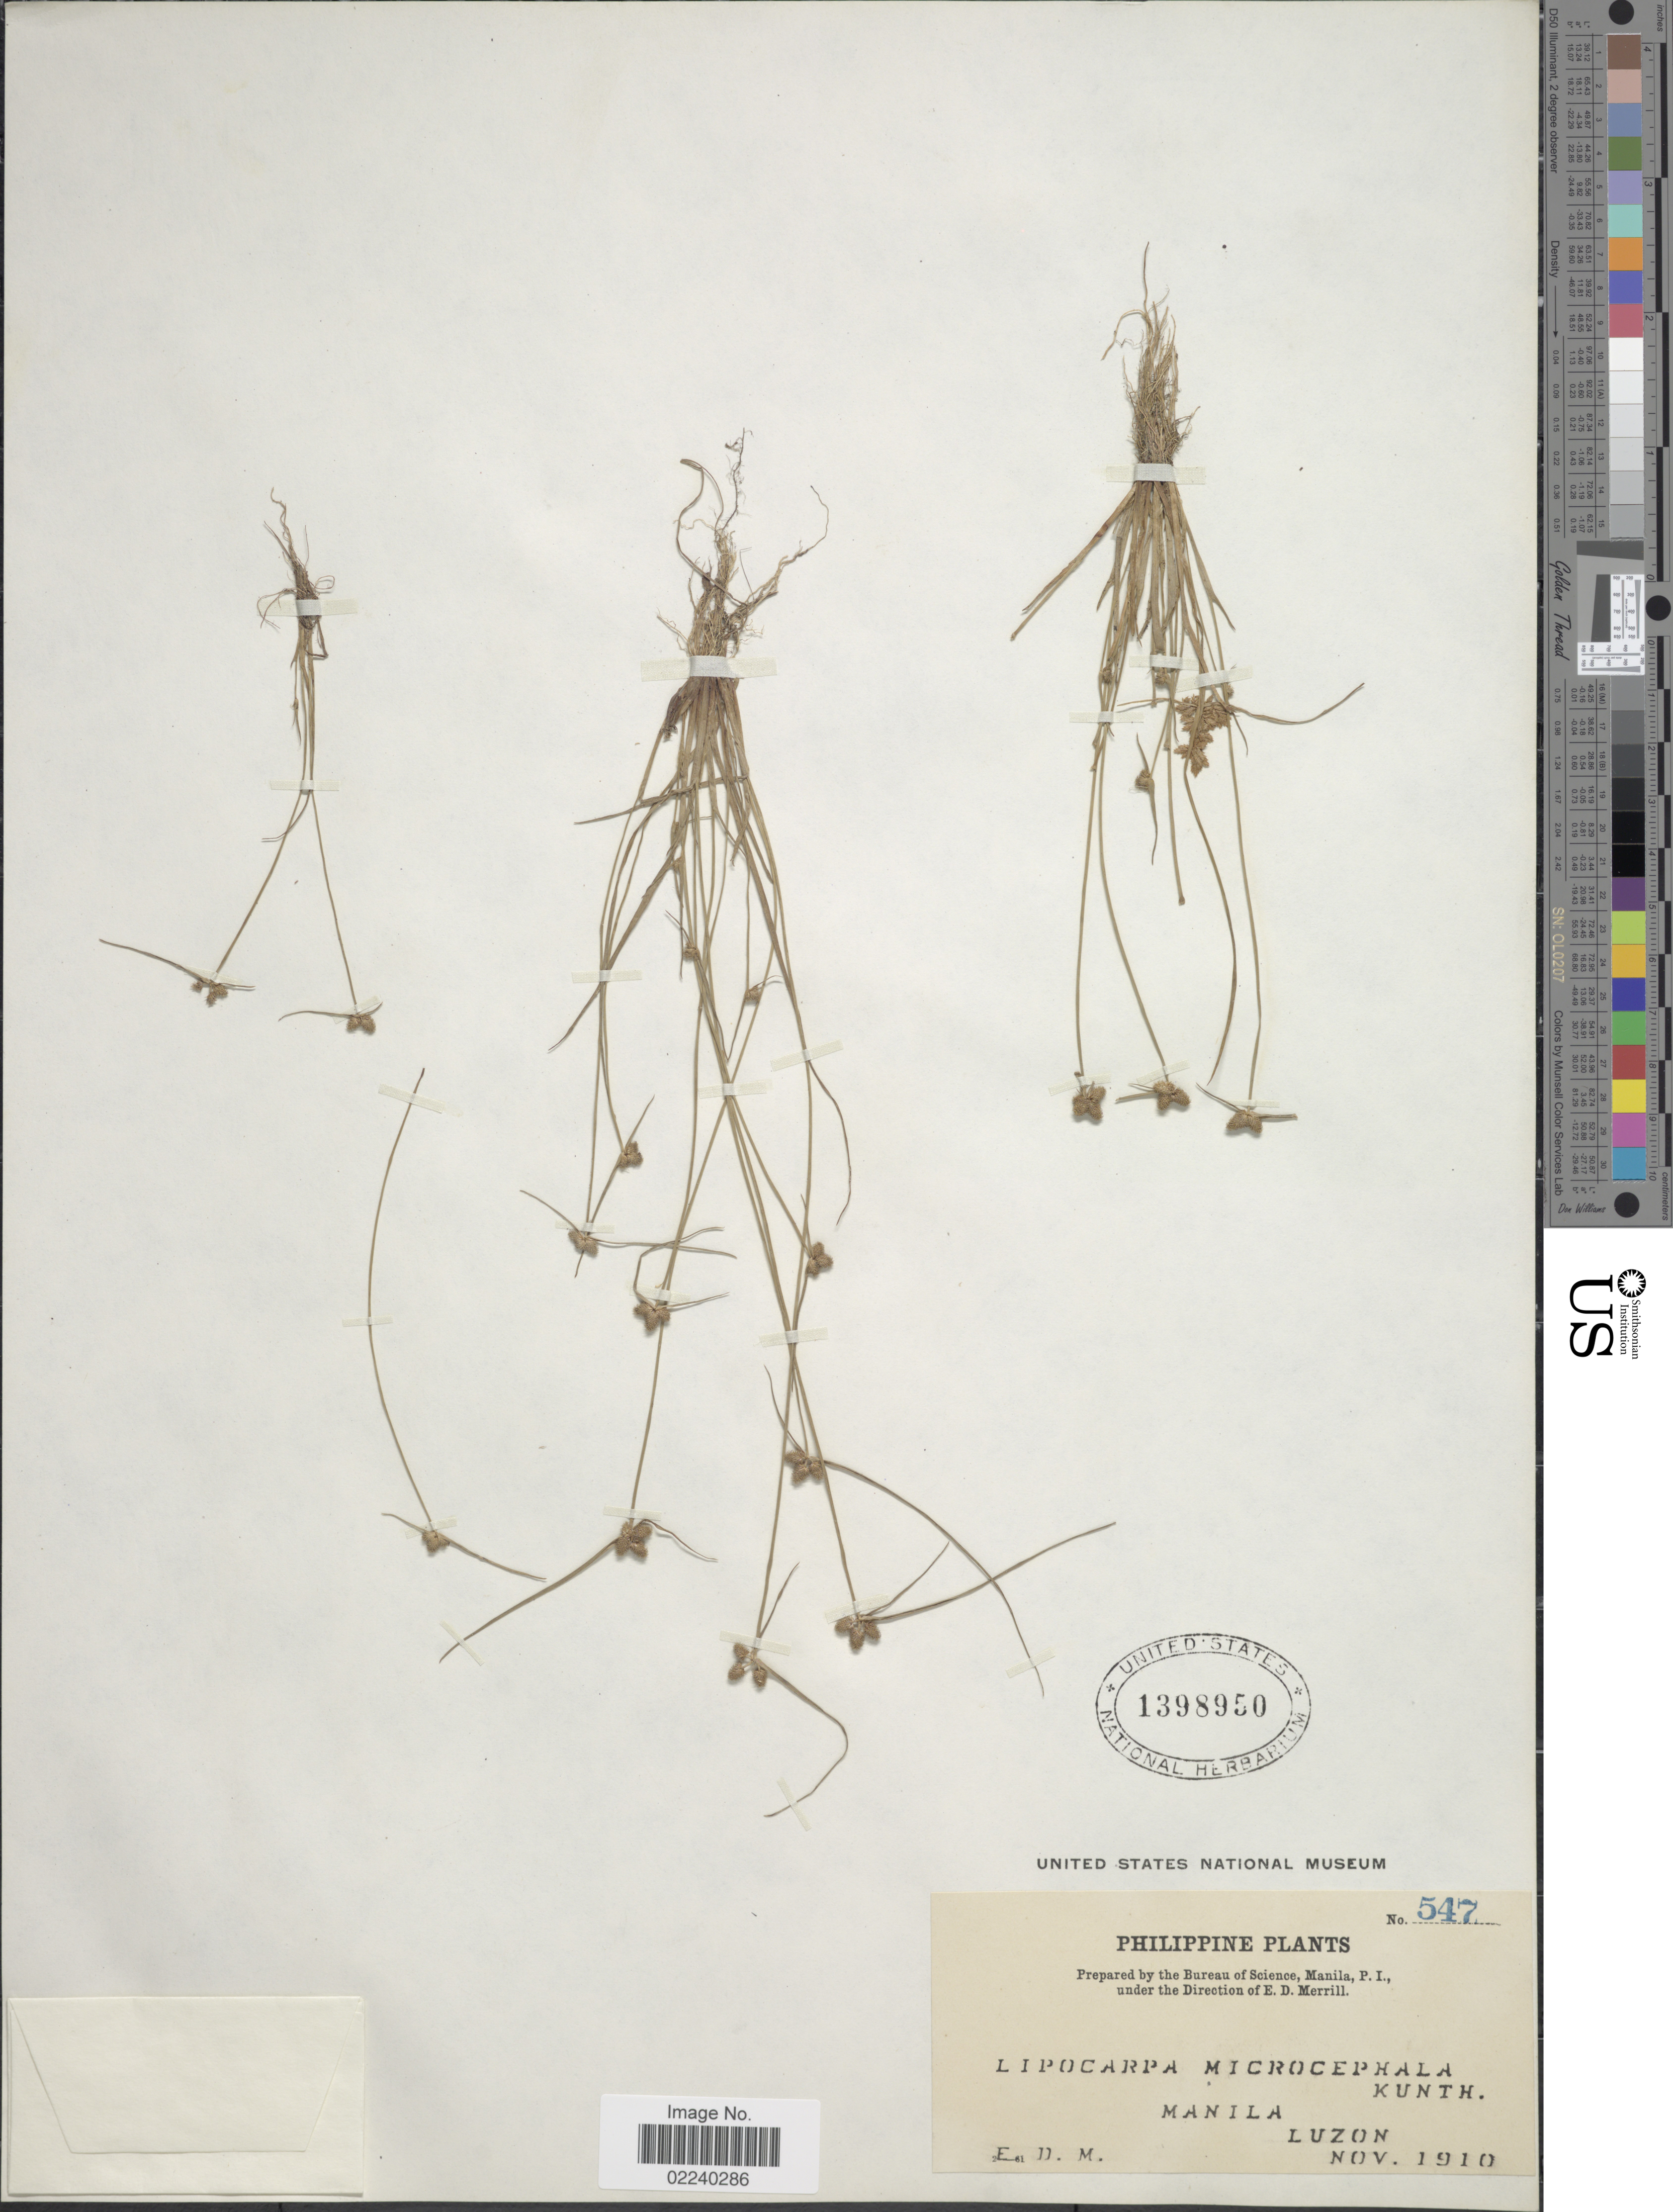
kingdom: Plantae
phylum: Tracheophyta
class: Liliopsida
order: Poales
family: Cyperaceae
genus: Cyperus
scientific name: Cyperus leptocarpus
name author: (F. Muell.) Bauters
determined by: Strong, M. T., (US), Smithsonian Institution - National Museum of Natural History (UNITED STATES)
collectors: E. D. Merrill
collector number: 547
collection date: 1910-11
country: Philippines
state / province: National Capital Region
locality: Manila, Luzon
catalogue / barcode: US 1398950